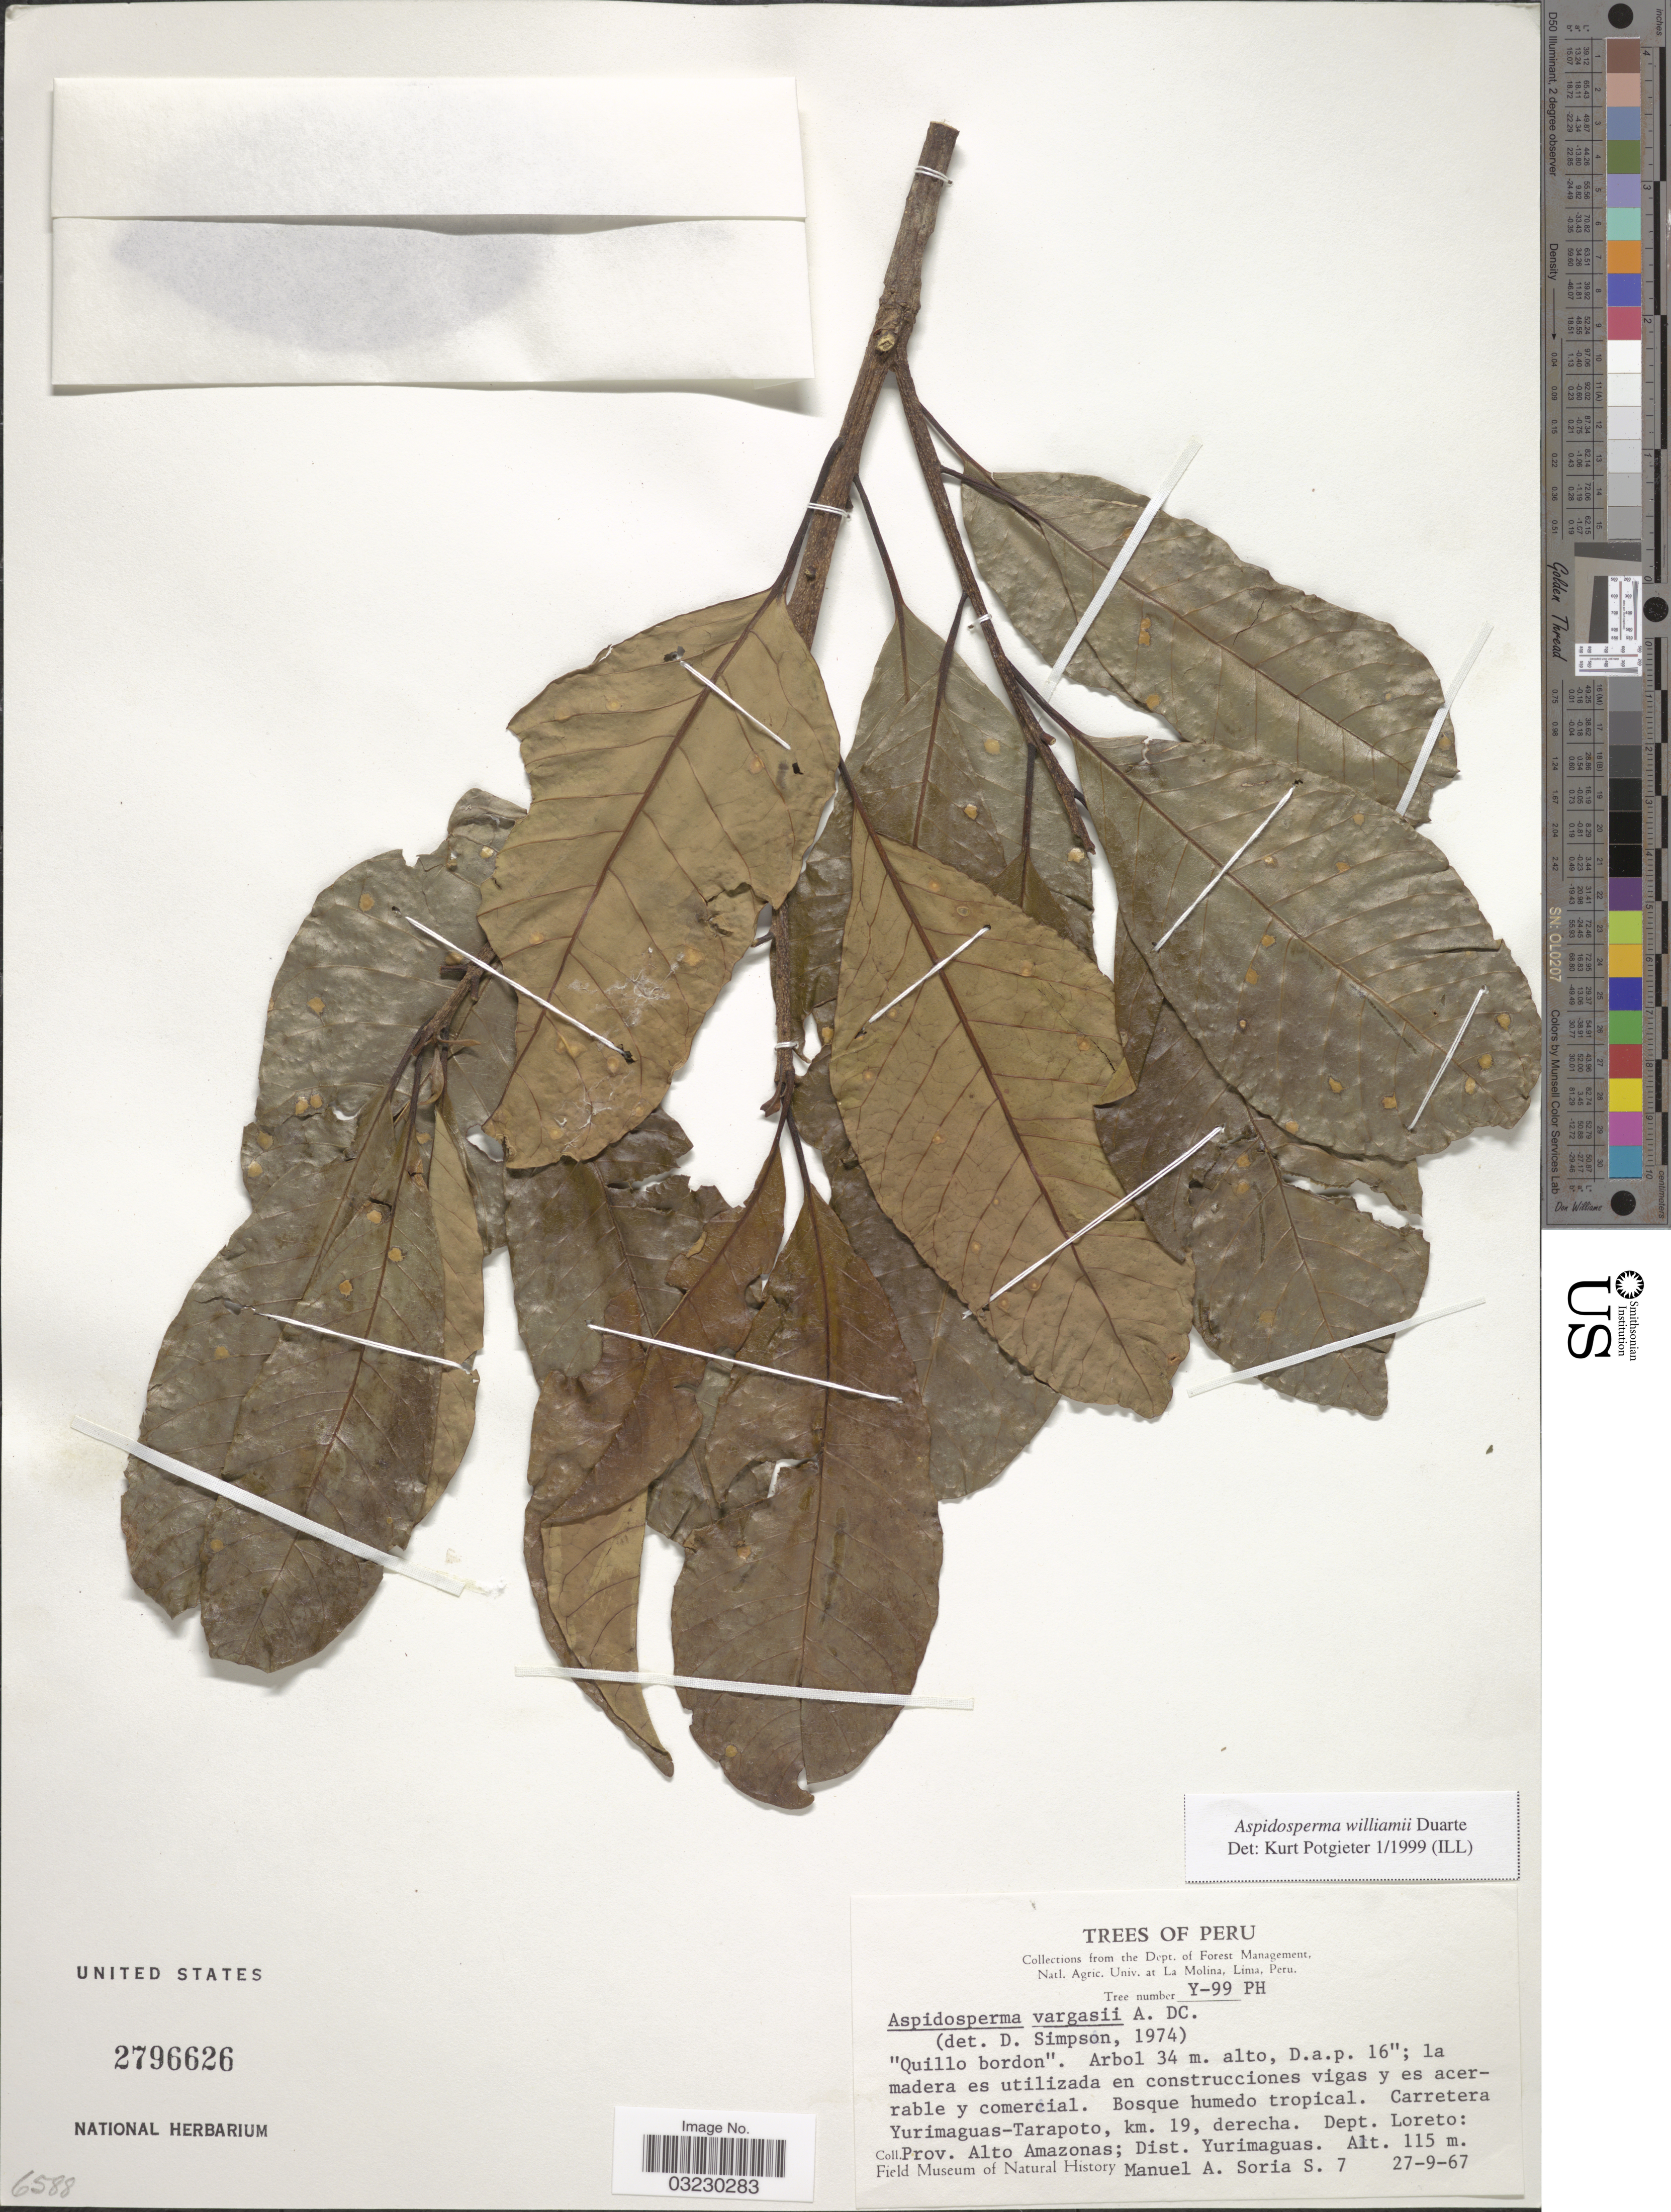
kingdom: Plantae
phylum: Tracheophyta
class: Magnoliopsida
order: Gentianales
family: Apocynaceae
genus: Aspidosperma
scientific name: Aspidosperma williamii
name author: Duarte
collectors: M. Soria S.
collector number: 7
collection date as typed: Transcribed d/m/y: 27/9/67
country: Peru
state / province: Amazonas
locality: Carretera Yurimaguas-Tarapoto, km. 19, derecha. Dept. Loreto: Prov. Alto Amazonas; Dist. Yurimaguas.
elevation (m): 115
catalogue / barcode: US 2796626